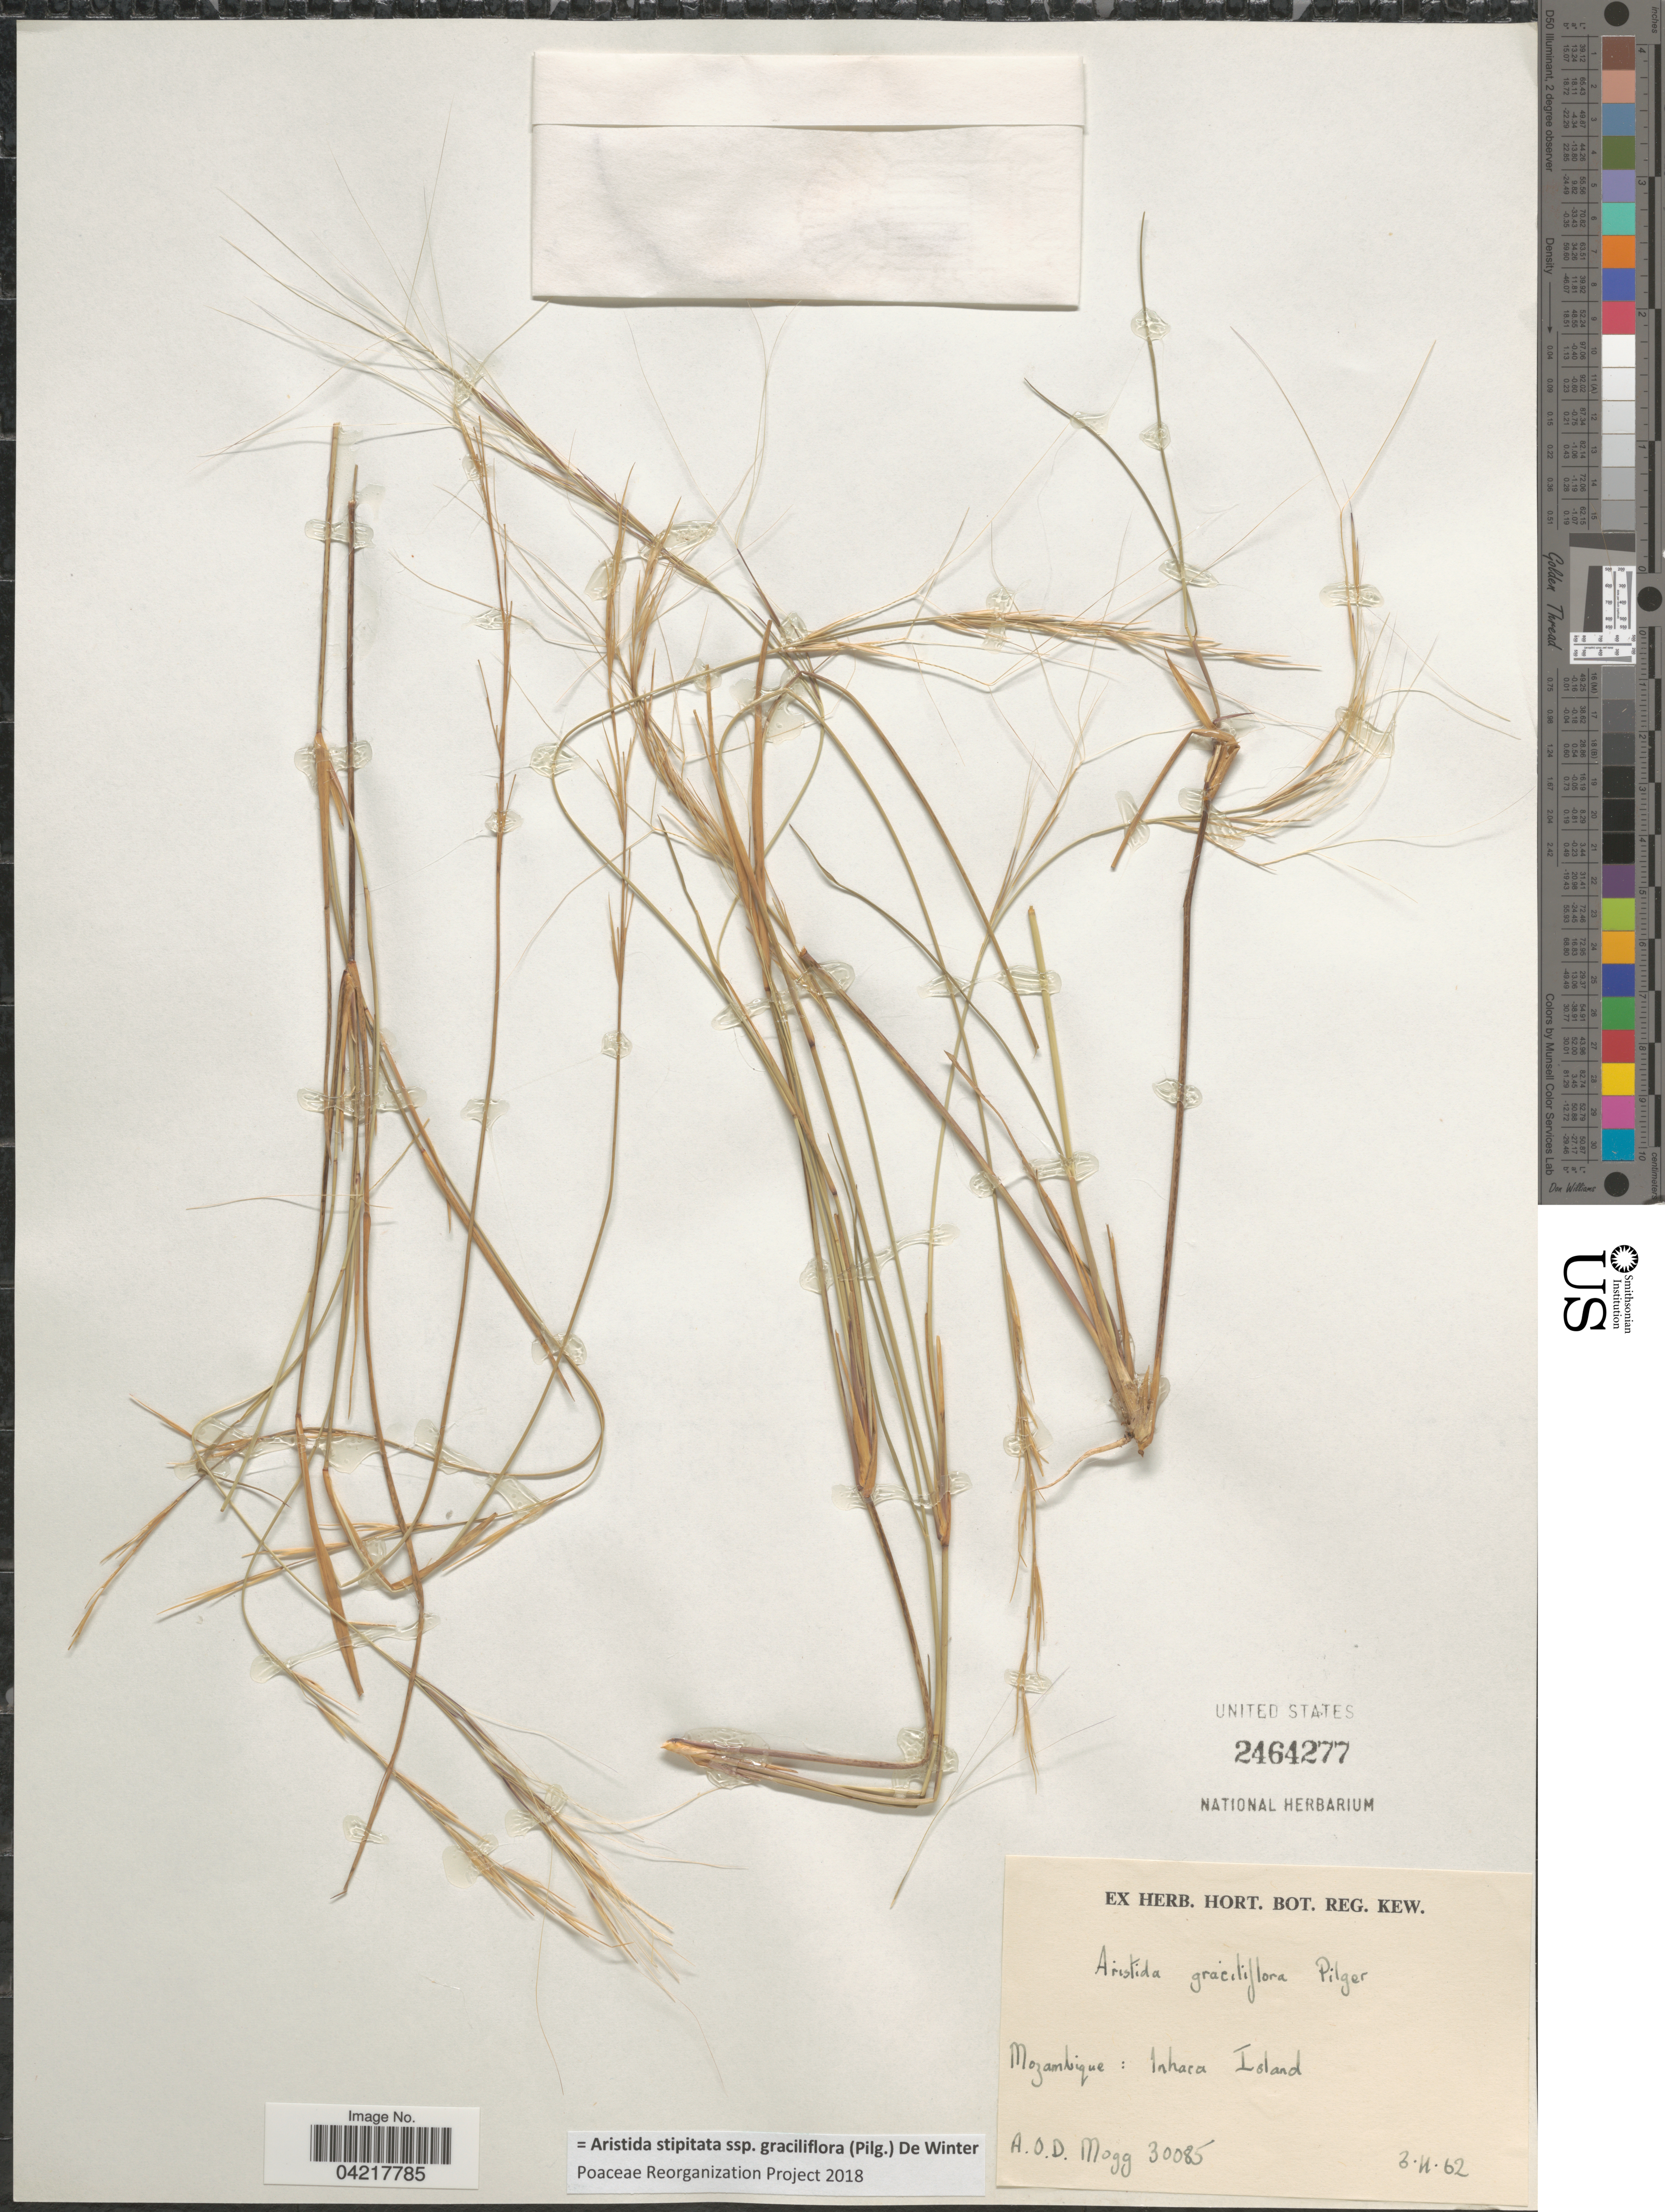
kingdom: Plantae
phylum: Tracheophyta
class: Liliopsida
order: Poales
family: Poaceae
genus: Aristida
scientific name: Aristida stipitata var. graciliflora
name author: (Pilg.) De Winter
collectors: A. O. Mogg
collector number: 30085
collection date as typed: Transcribed d/m/y: 3/4/62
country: Mozambique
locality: Inhara Island.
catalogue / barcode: US 2464277